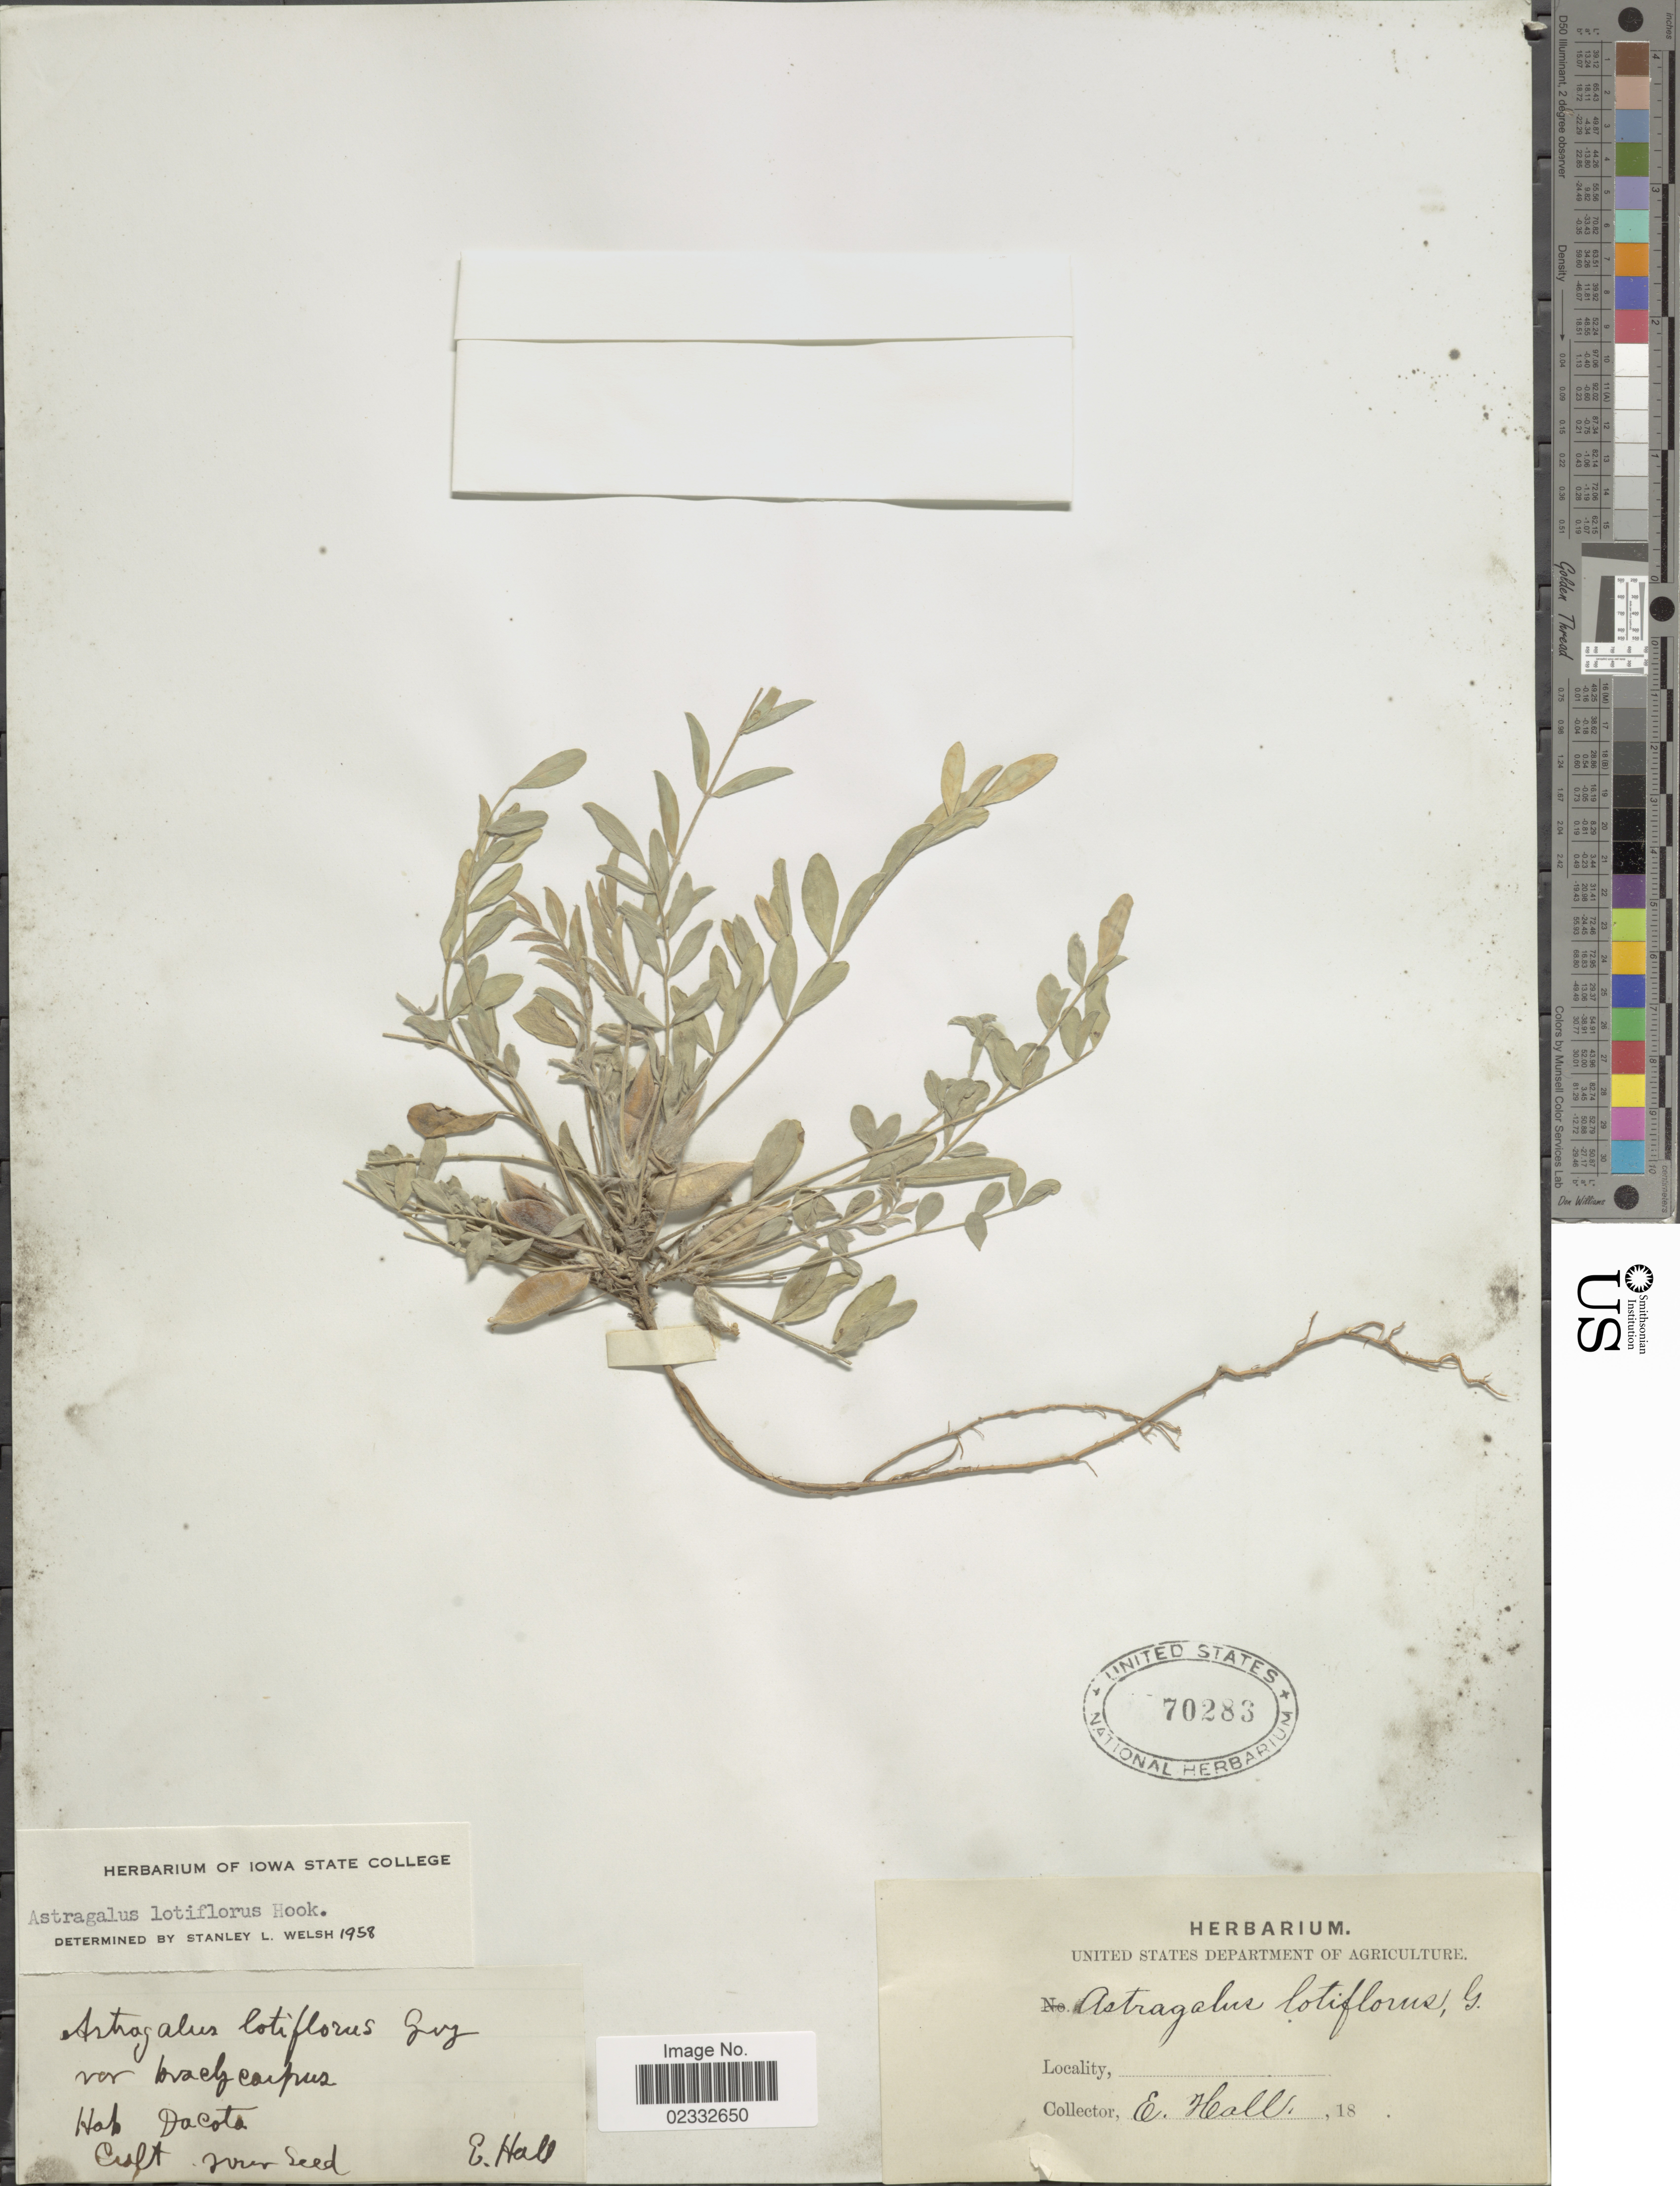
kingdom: Plantae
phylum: Tracheophyta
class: Magnoliopsida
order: Fabales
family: Fabaceae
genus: Astragalus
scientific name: Astragalus lotiflorus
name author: Hook.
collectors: E. Hall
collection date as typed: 18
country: United States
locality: Dakota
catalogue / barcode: US 70283